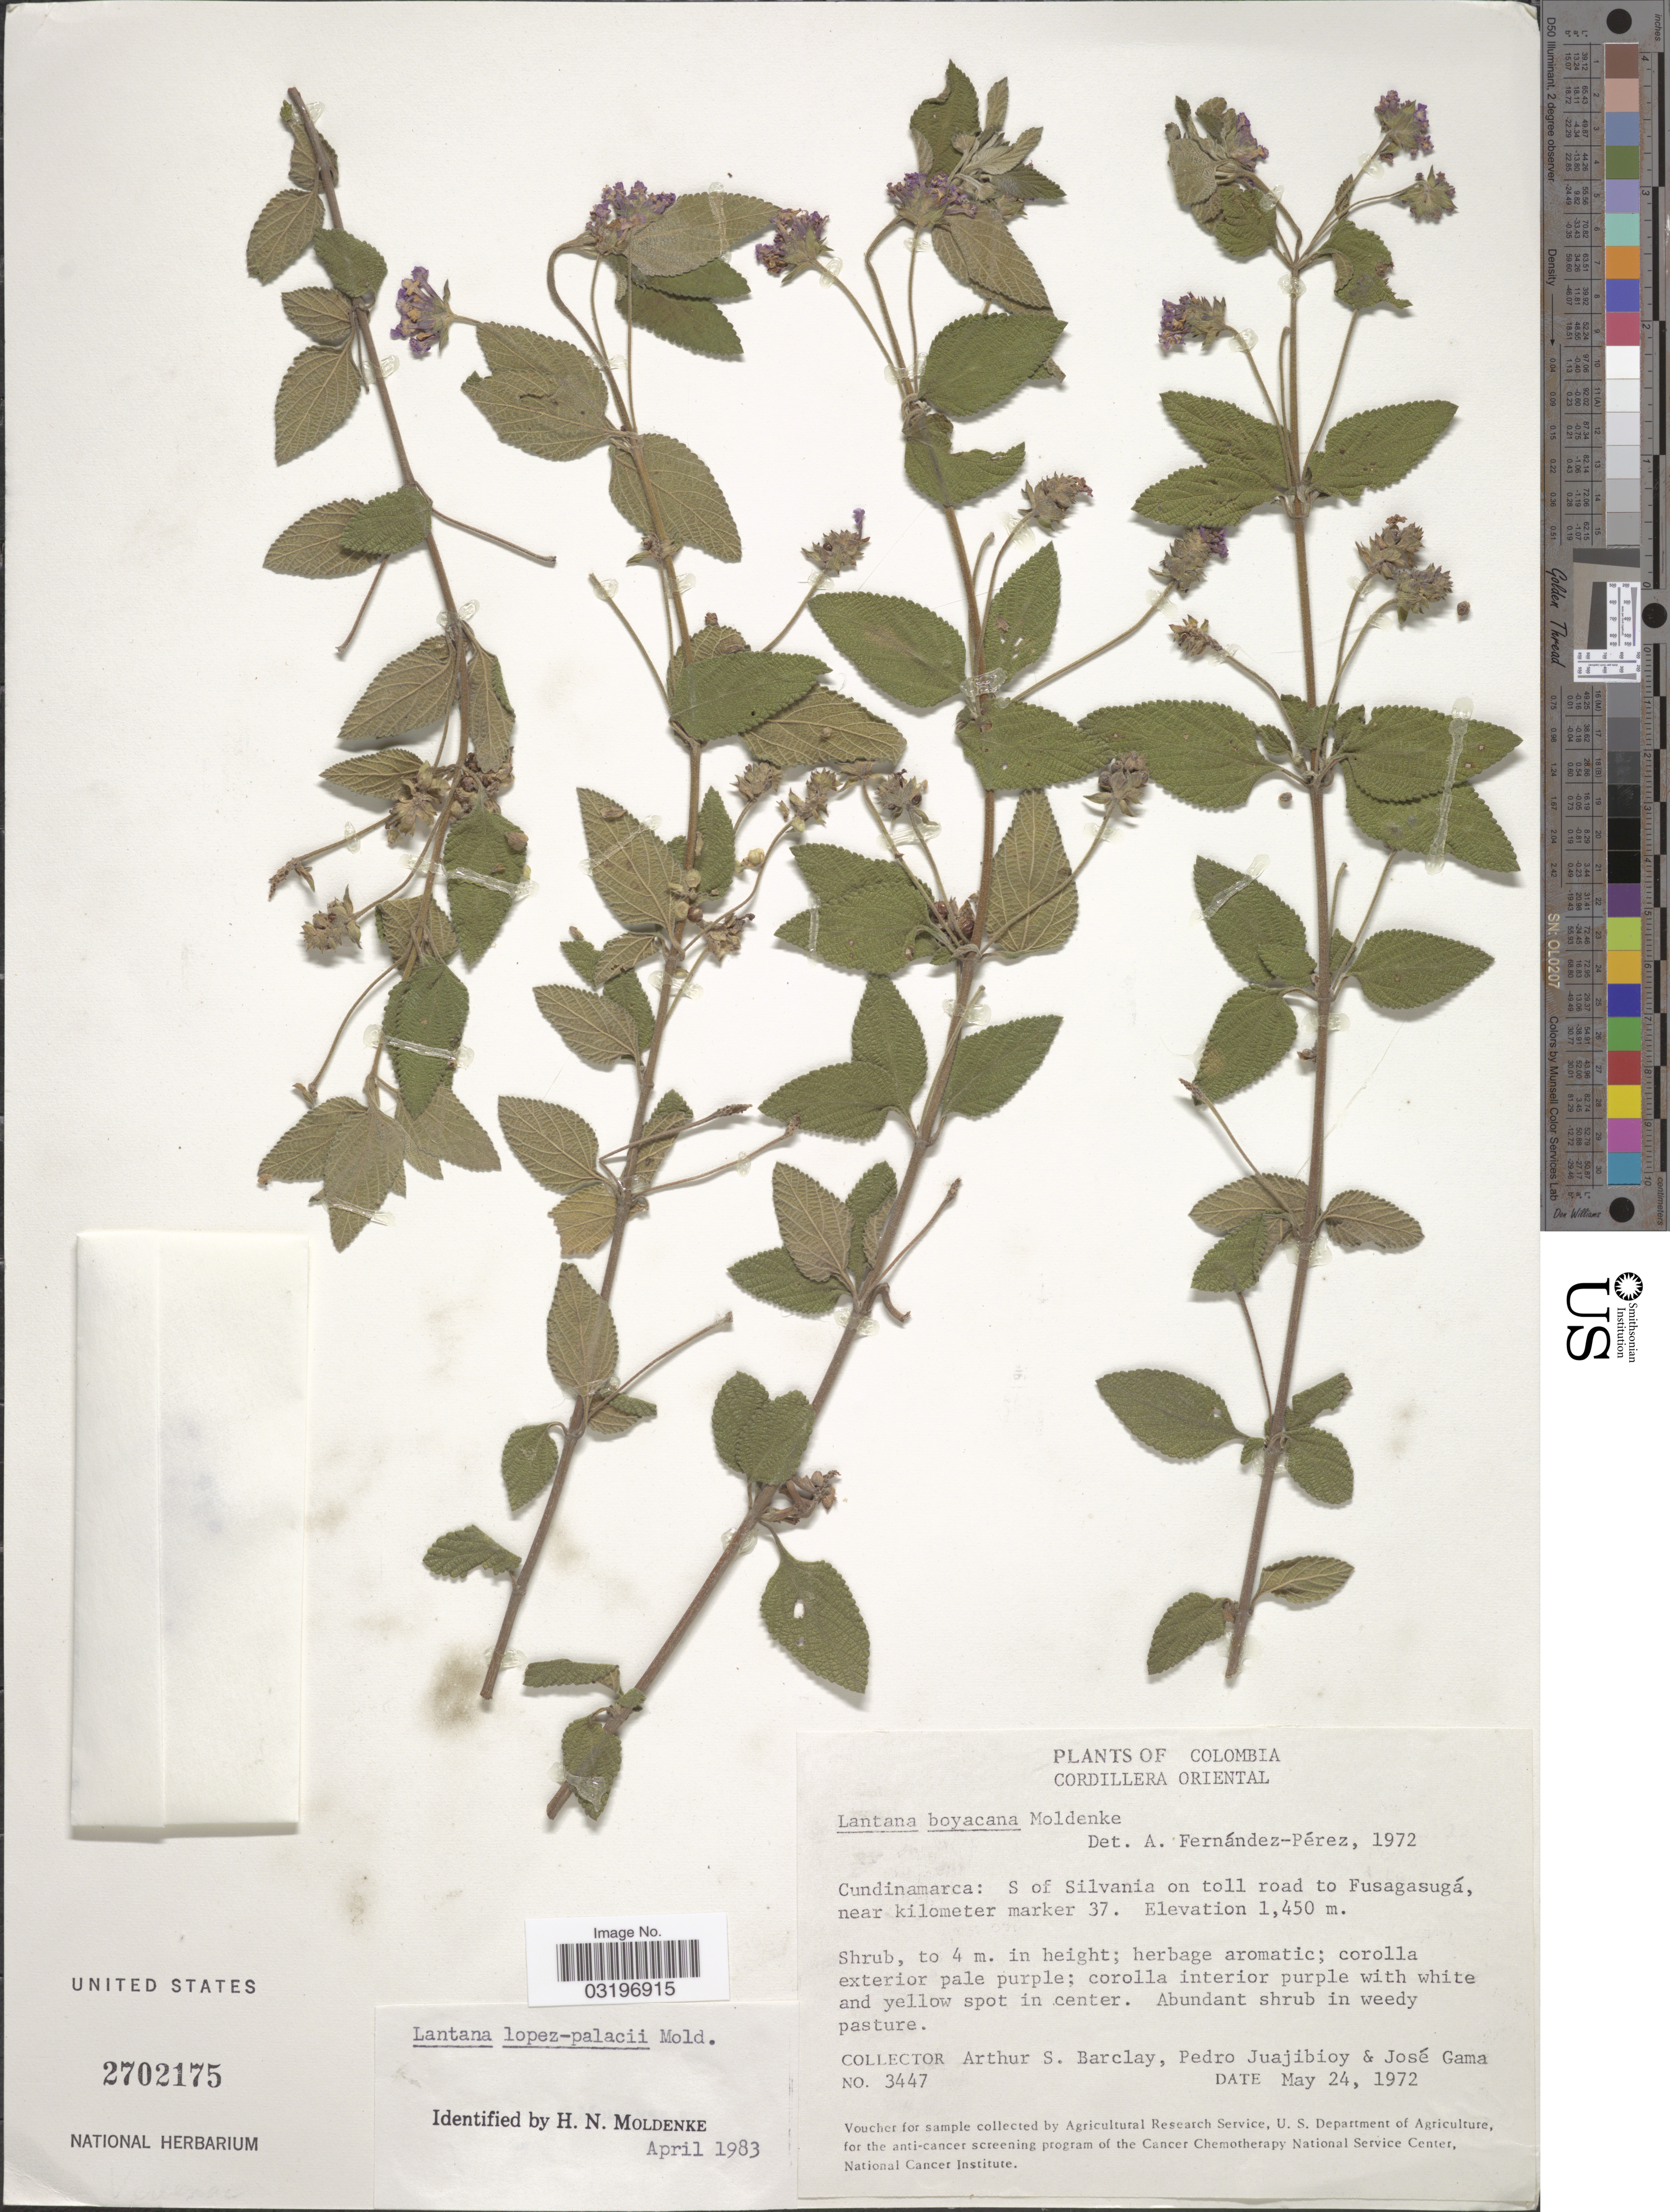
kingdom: Plantae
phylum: Tracheophyta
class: Magnoliopsida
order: Lamiales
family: Verbenaceae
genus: Lantana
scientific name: Lantana lopez-palacii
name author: Moldenke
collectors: A. S. Barclay, P. Juajibioy & J. Gama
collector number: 3447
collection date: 1972-05-24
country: Colombia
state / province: Cundinamarca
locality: Cordillera Oriental. S of Silvania on toll road to Fusagasugá, near kilometer marker 37.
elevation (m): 1450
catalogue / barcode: US 2702175